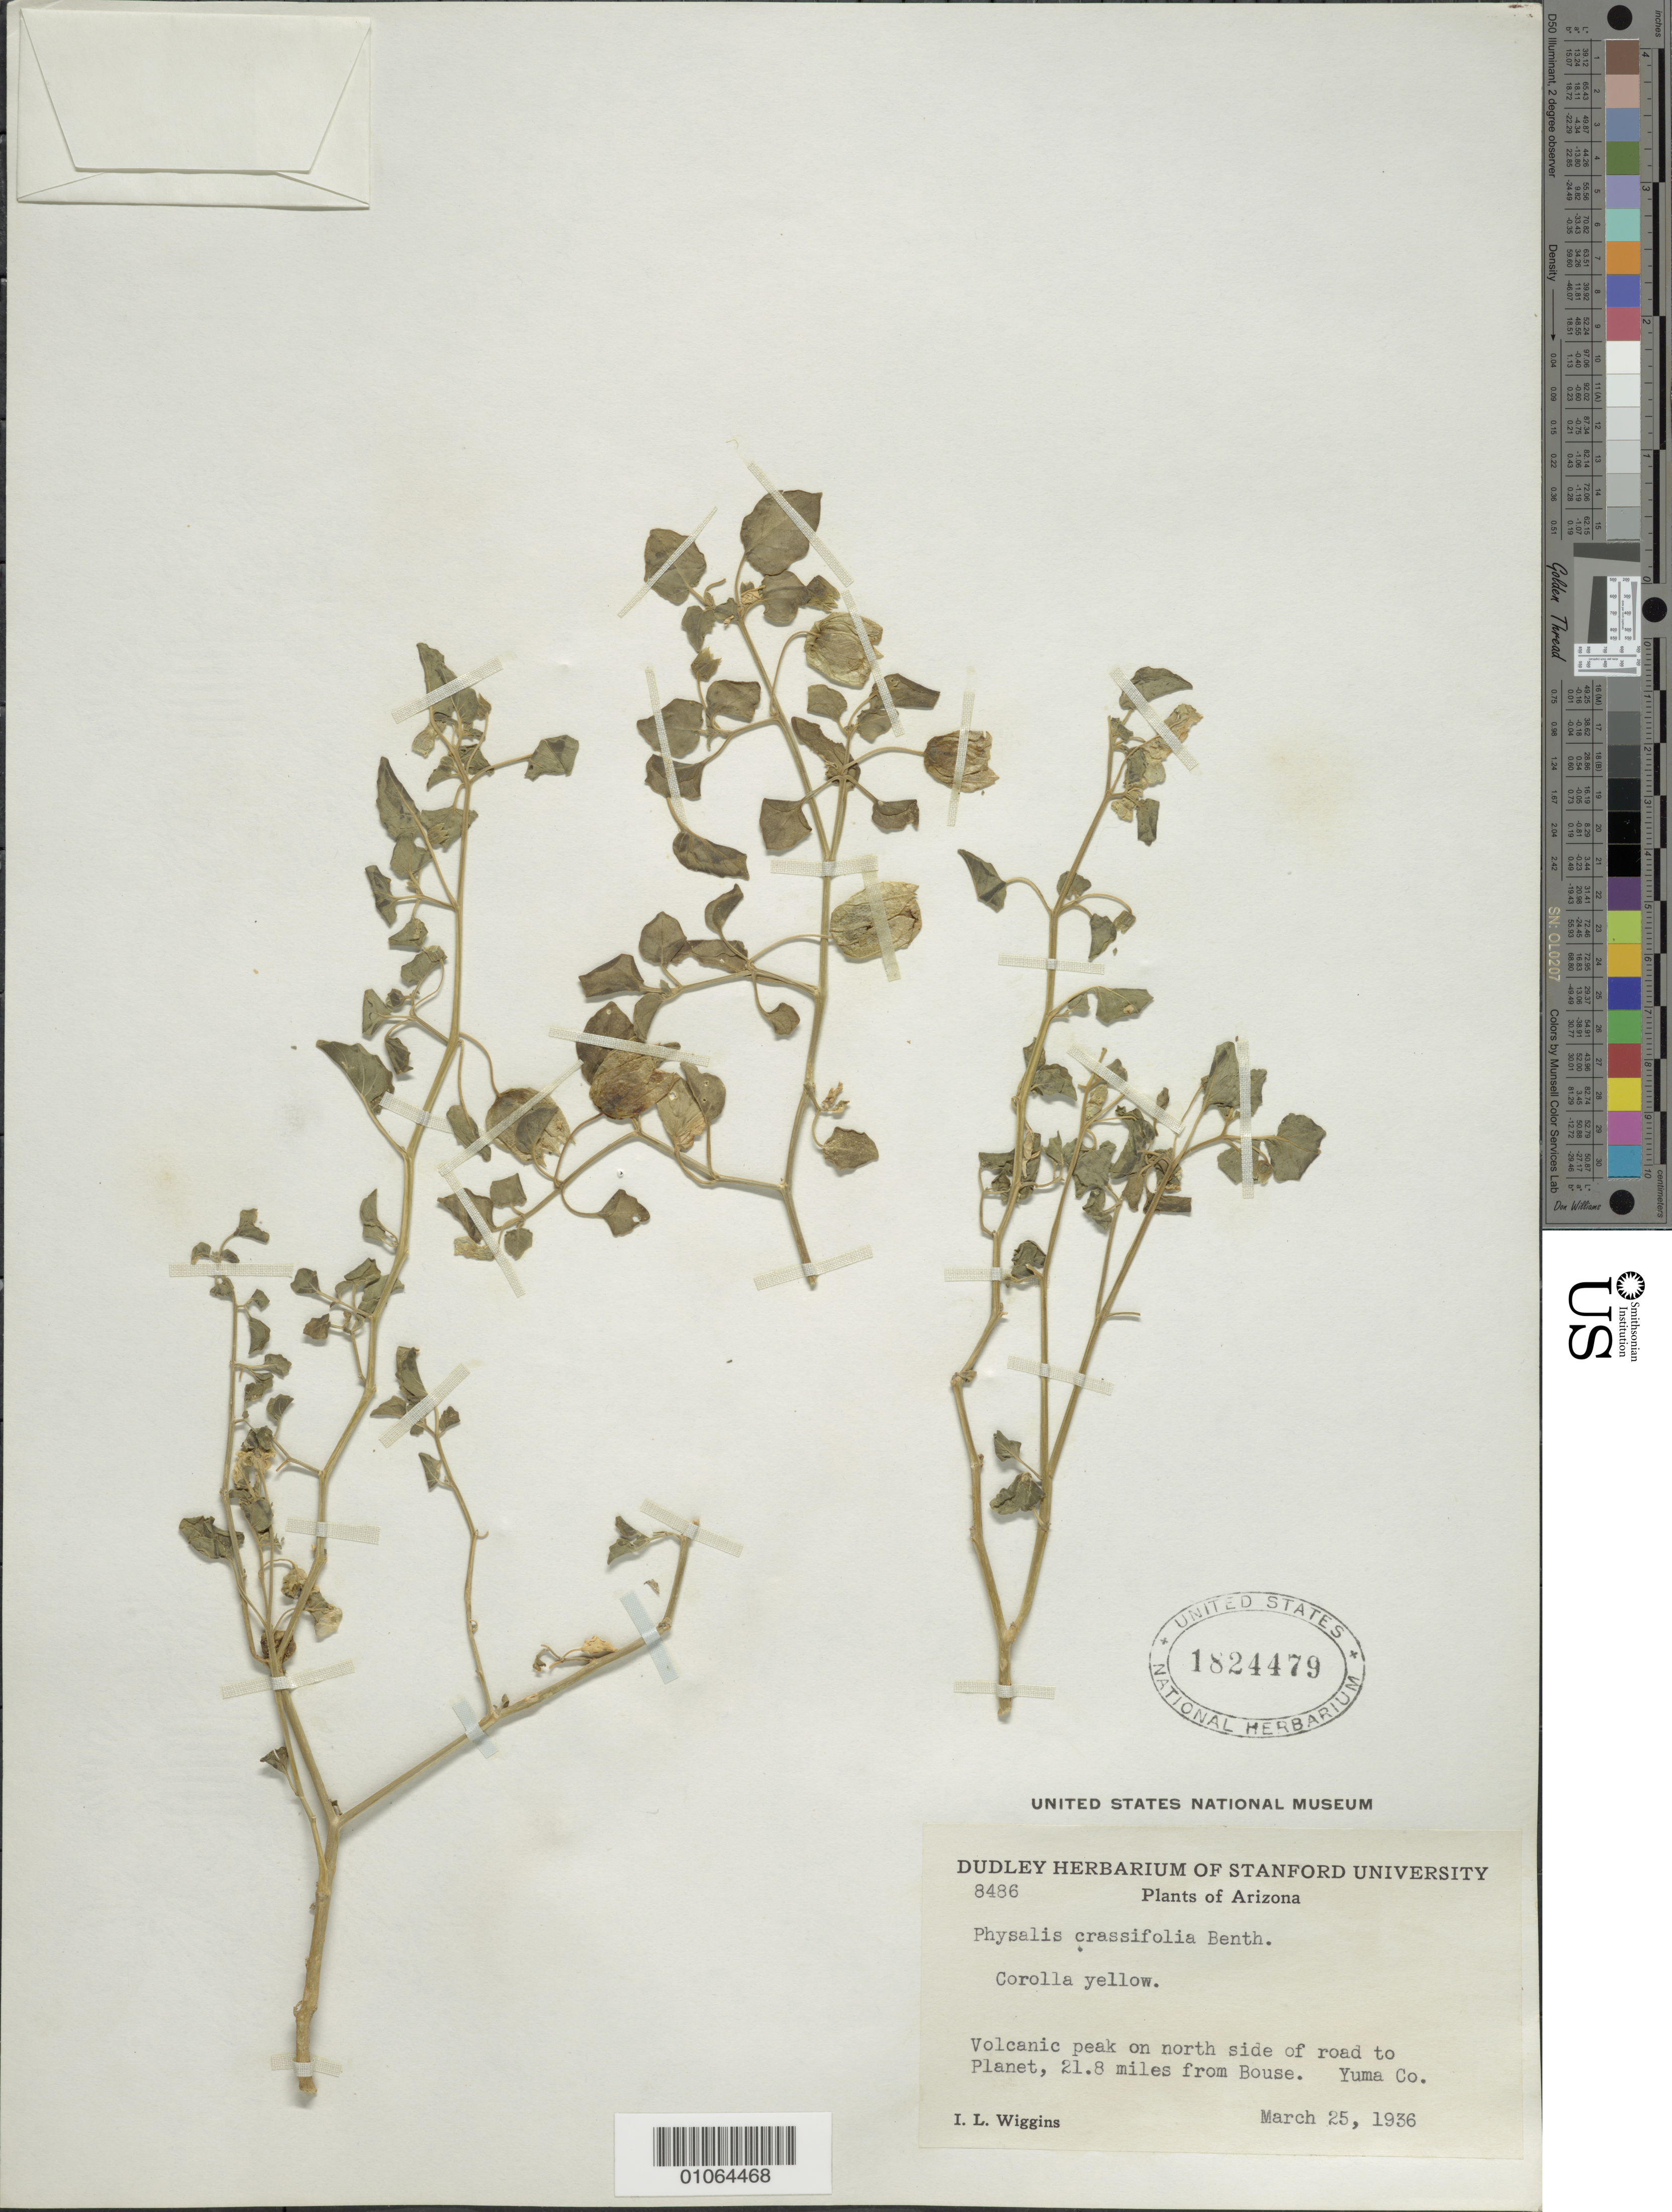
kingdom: Plantae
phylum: Tracheophyta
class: Magnoliopsida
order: Solanales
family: Solanaceae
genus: Physalis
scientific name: Physalis crassifolia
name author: Benth.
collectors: I. L. Wiggins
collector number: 8486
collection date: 1936-03-25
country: United States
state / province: Arizona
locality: Volcanic peak on north side of road to Planet, 21.8 miles from Bouse. Yuma Co.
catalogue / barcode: US 1824479